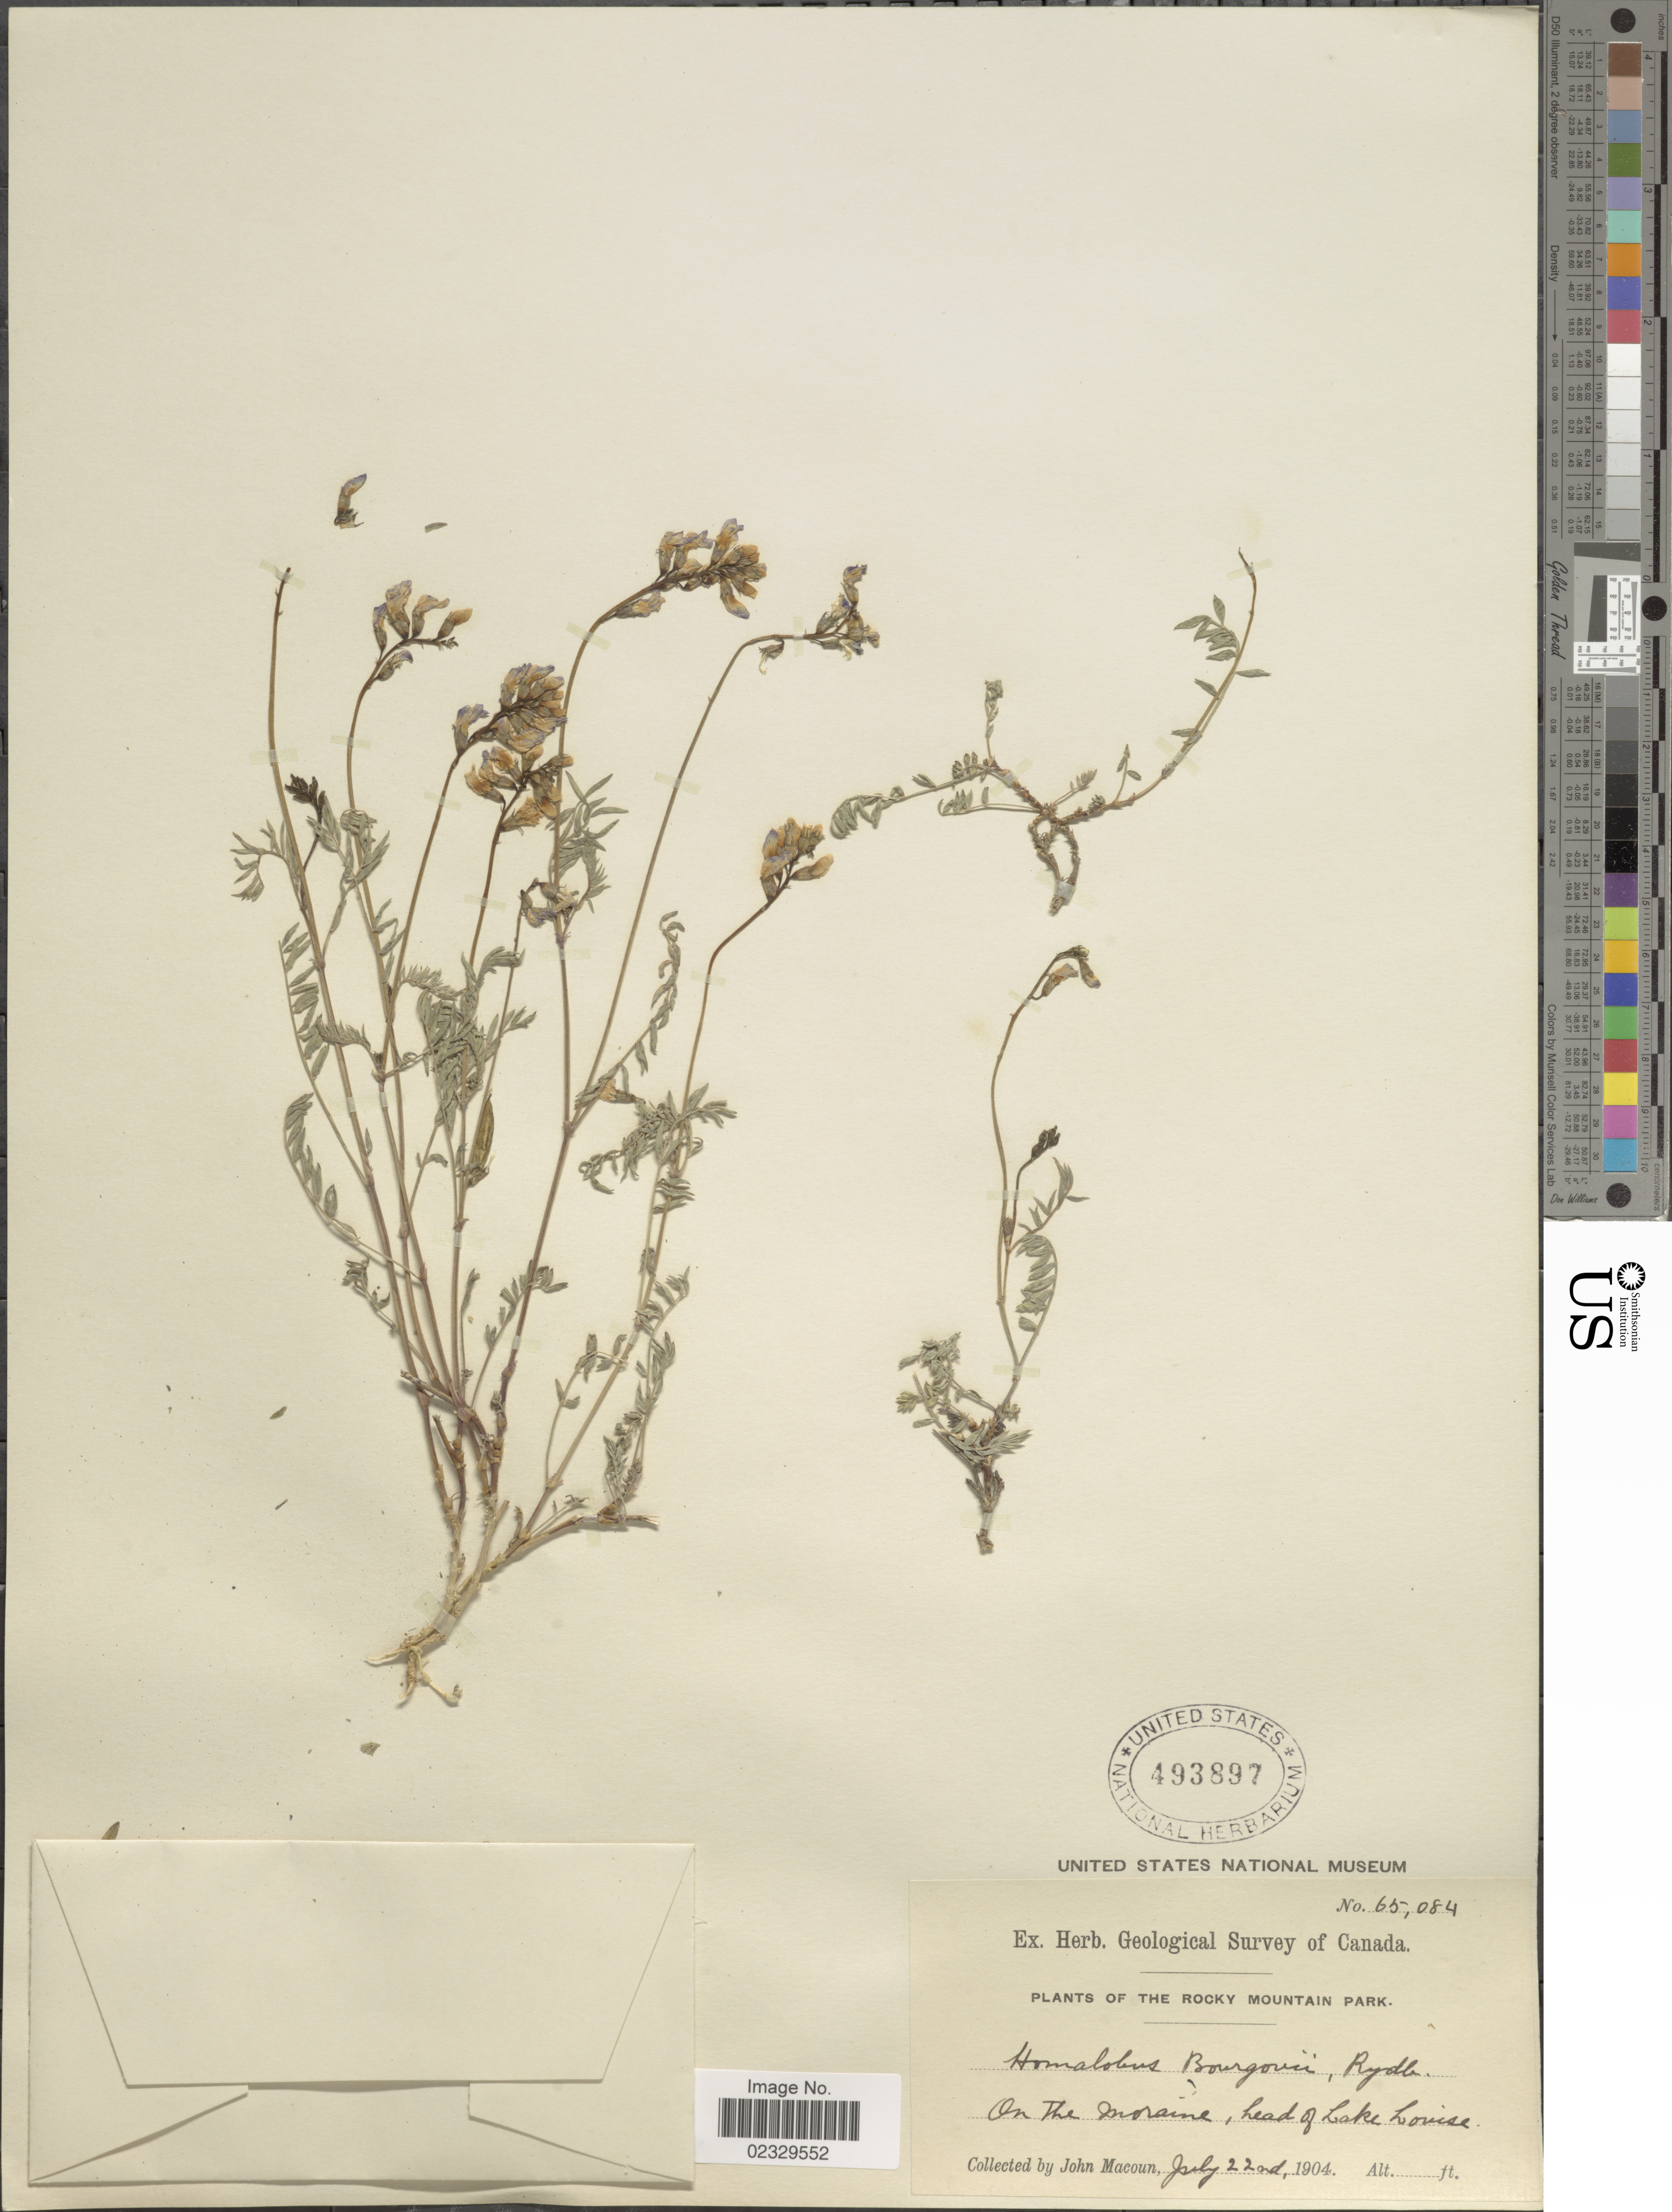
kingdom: Plantae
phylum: Tracheophyta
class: Magnoliopsida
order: Fabales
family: Fabaceae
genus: Astragalus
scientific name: Astragalus bourgovii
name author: A. Gray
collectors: J. Macoun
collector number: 65084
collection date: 1904-07-22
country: Canada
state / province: Alberta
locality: Rocky Mountain Park. On the moraine, head of Lake Louise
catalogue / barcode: US 493897